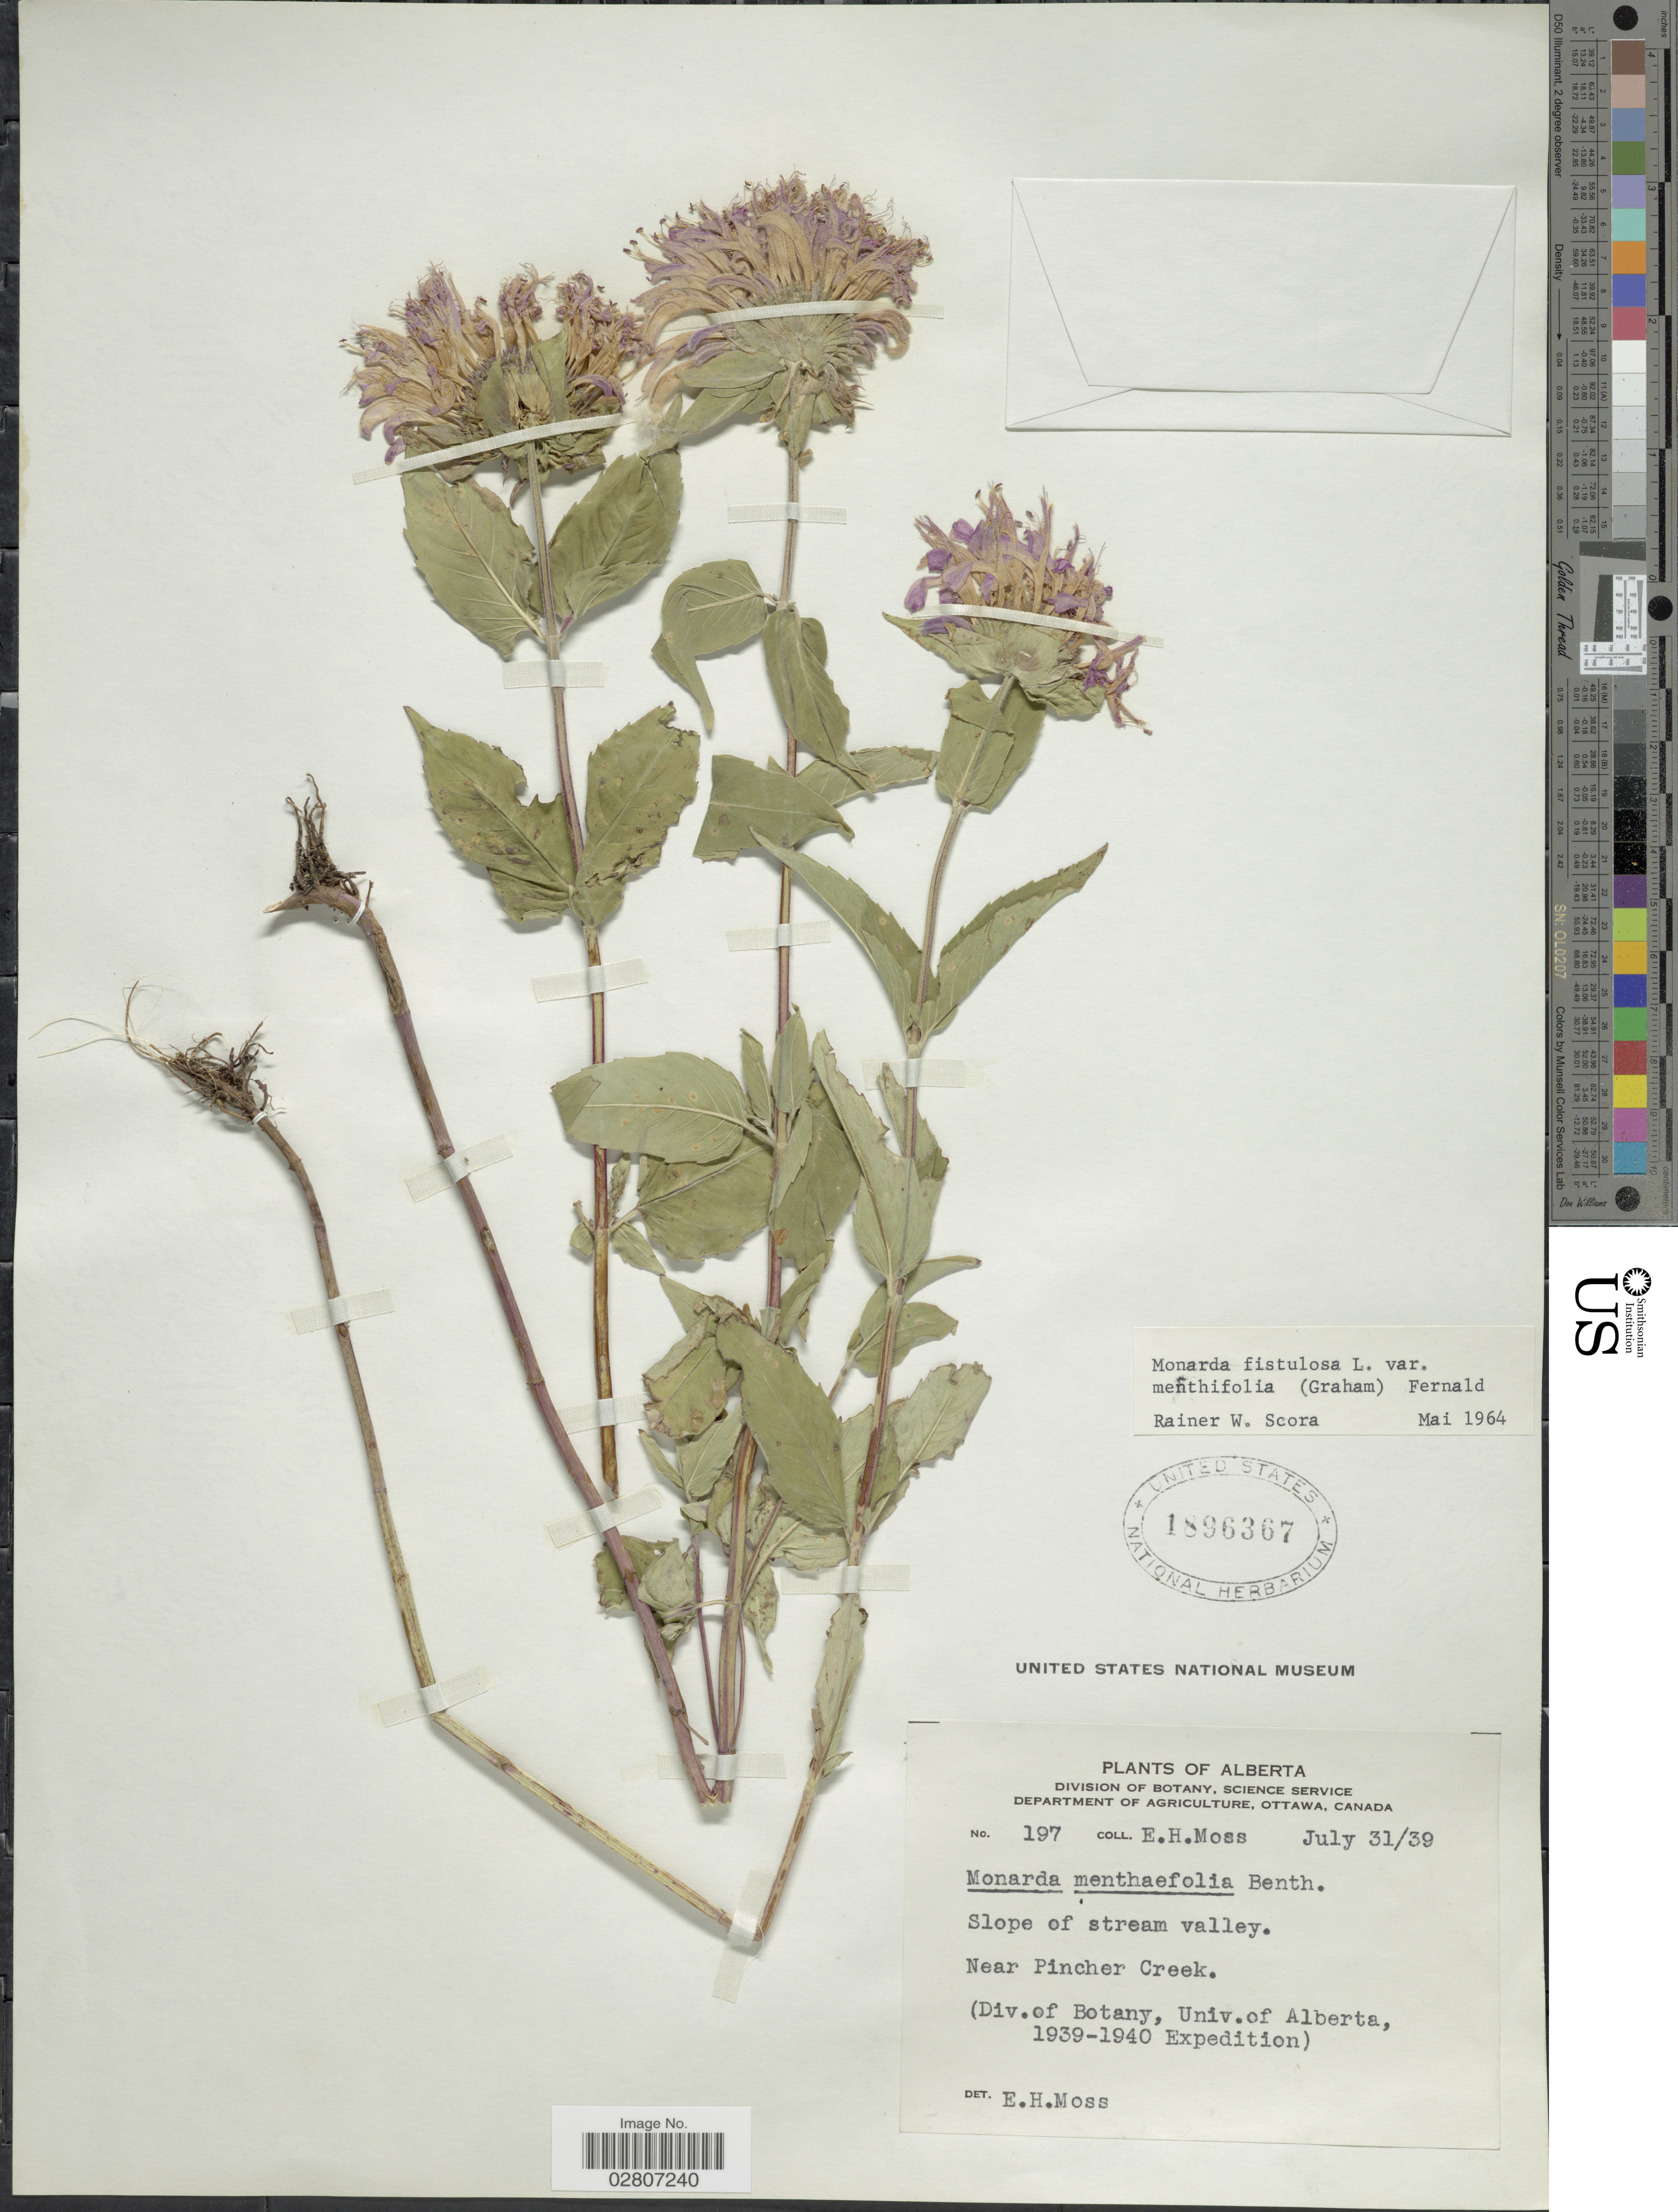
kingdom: Plantae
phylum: Tracheophyta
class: Magnoliopsida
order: Lamiales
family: Lamiaceae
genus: Monarda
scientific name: Monarda fistulosa var. menthifolia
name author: (Graham) Fernald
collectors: E. Moss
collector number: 197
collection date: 1939-07-31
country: Canada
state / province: Alberta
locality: Slope of stream valley. Near Pincher Creek.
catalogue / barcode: US 1896367